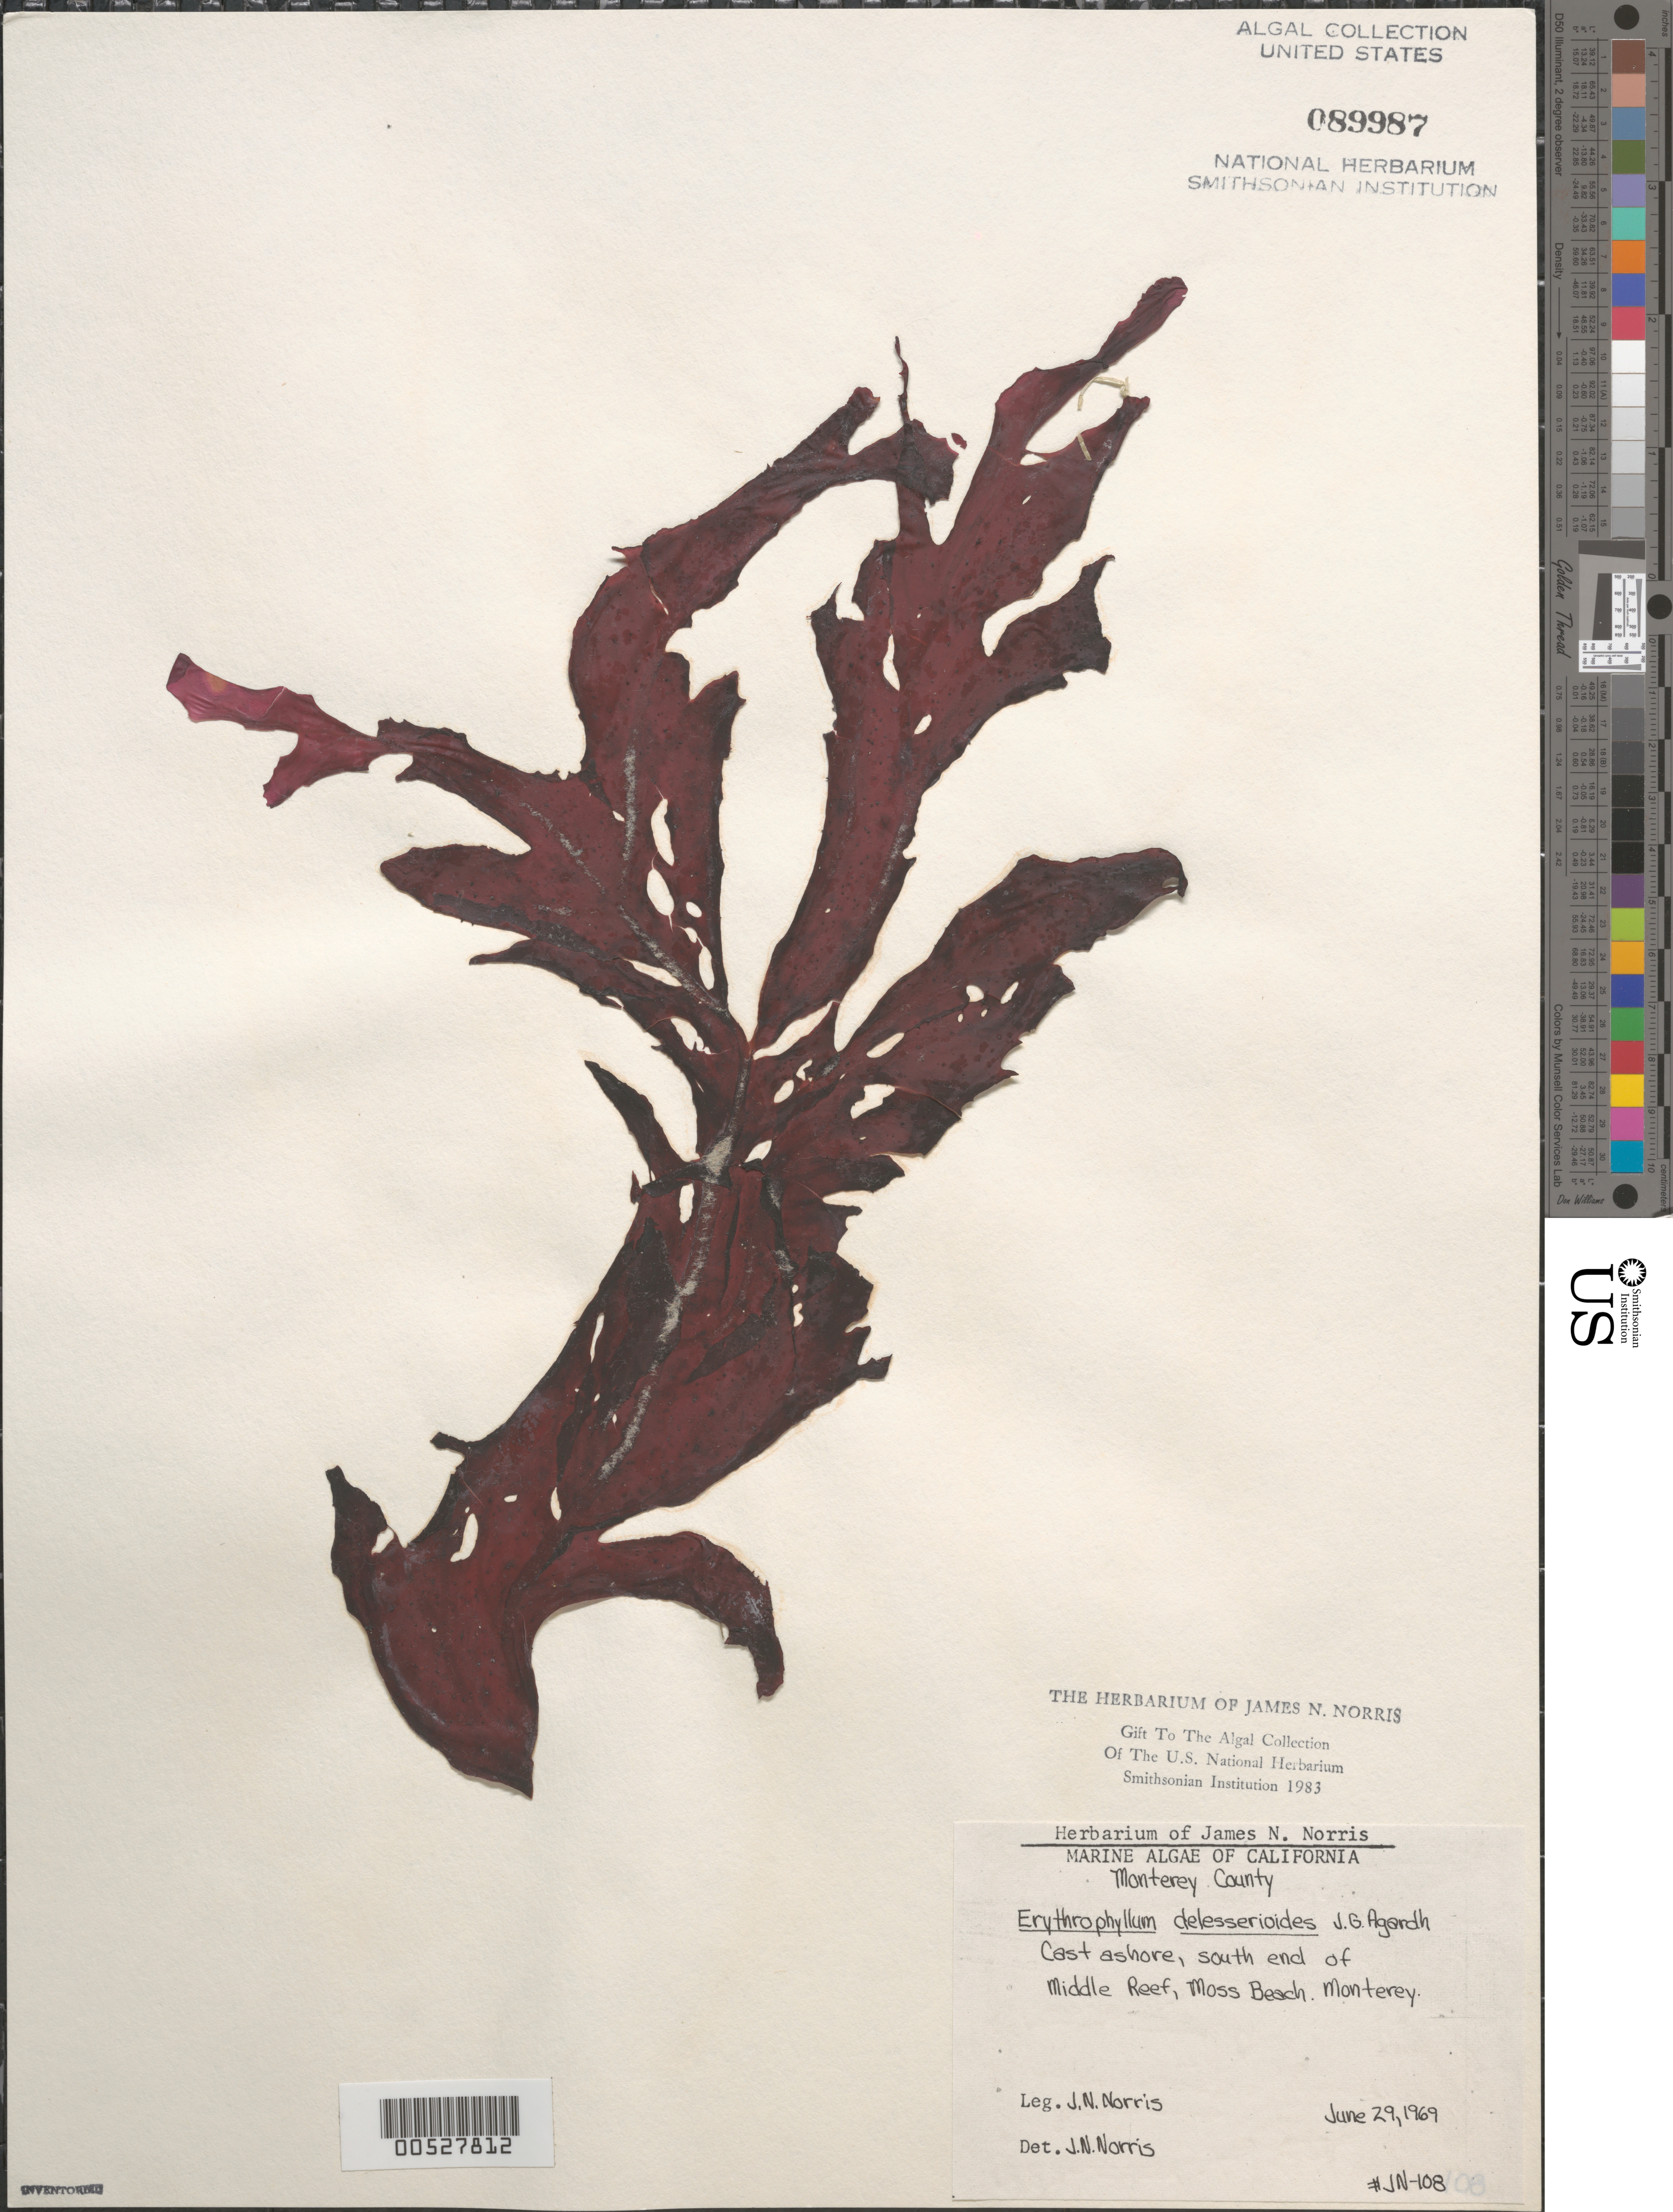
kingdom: Plantae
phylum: Rhodophyta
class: Florideophyceae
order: Gigartinales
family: Kallymeniaceae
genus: Erythrophyllum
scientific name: Erythrophyllum delesserioides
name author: J. Agardh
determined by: Abbott, Isabella A.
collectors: J. N. Norris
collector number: JN-108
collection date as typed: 29 Jun 1969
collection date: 1969-06-29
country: United States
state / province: California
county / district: Monterey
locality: Middle Reef of Moss Beach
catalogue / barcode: US 89987